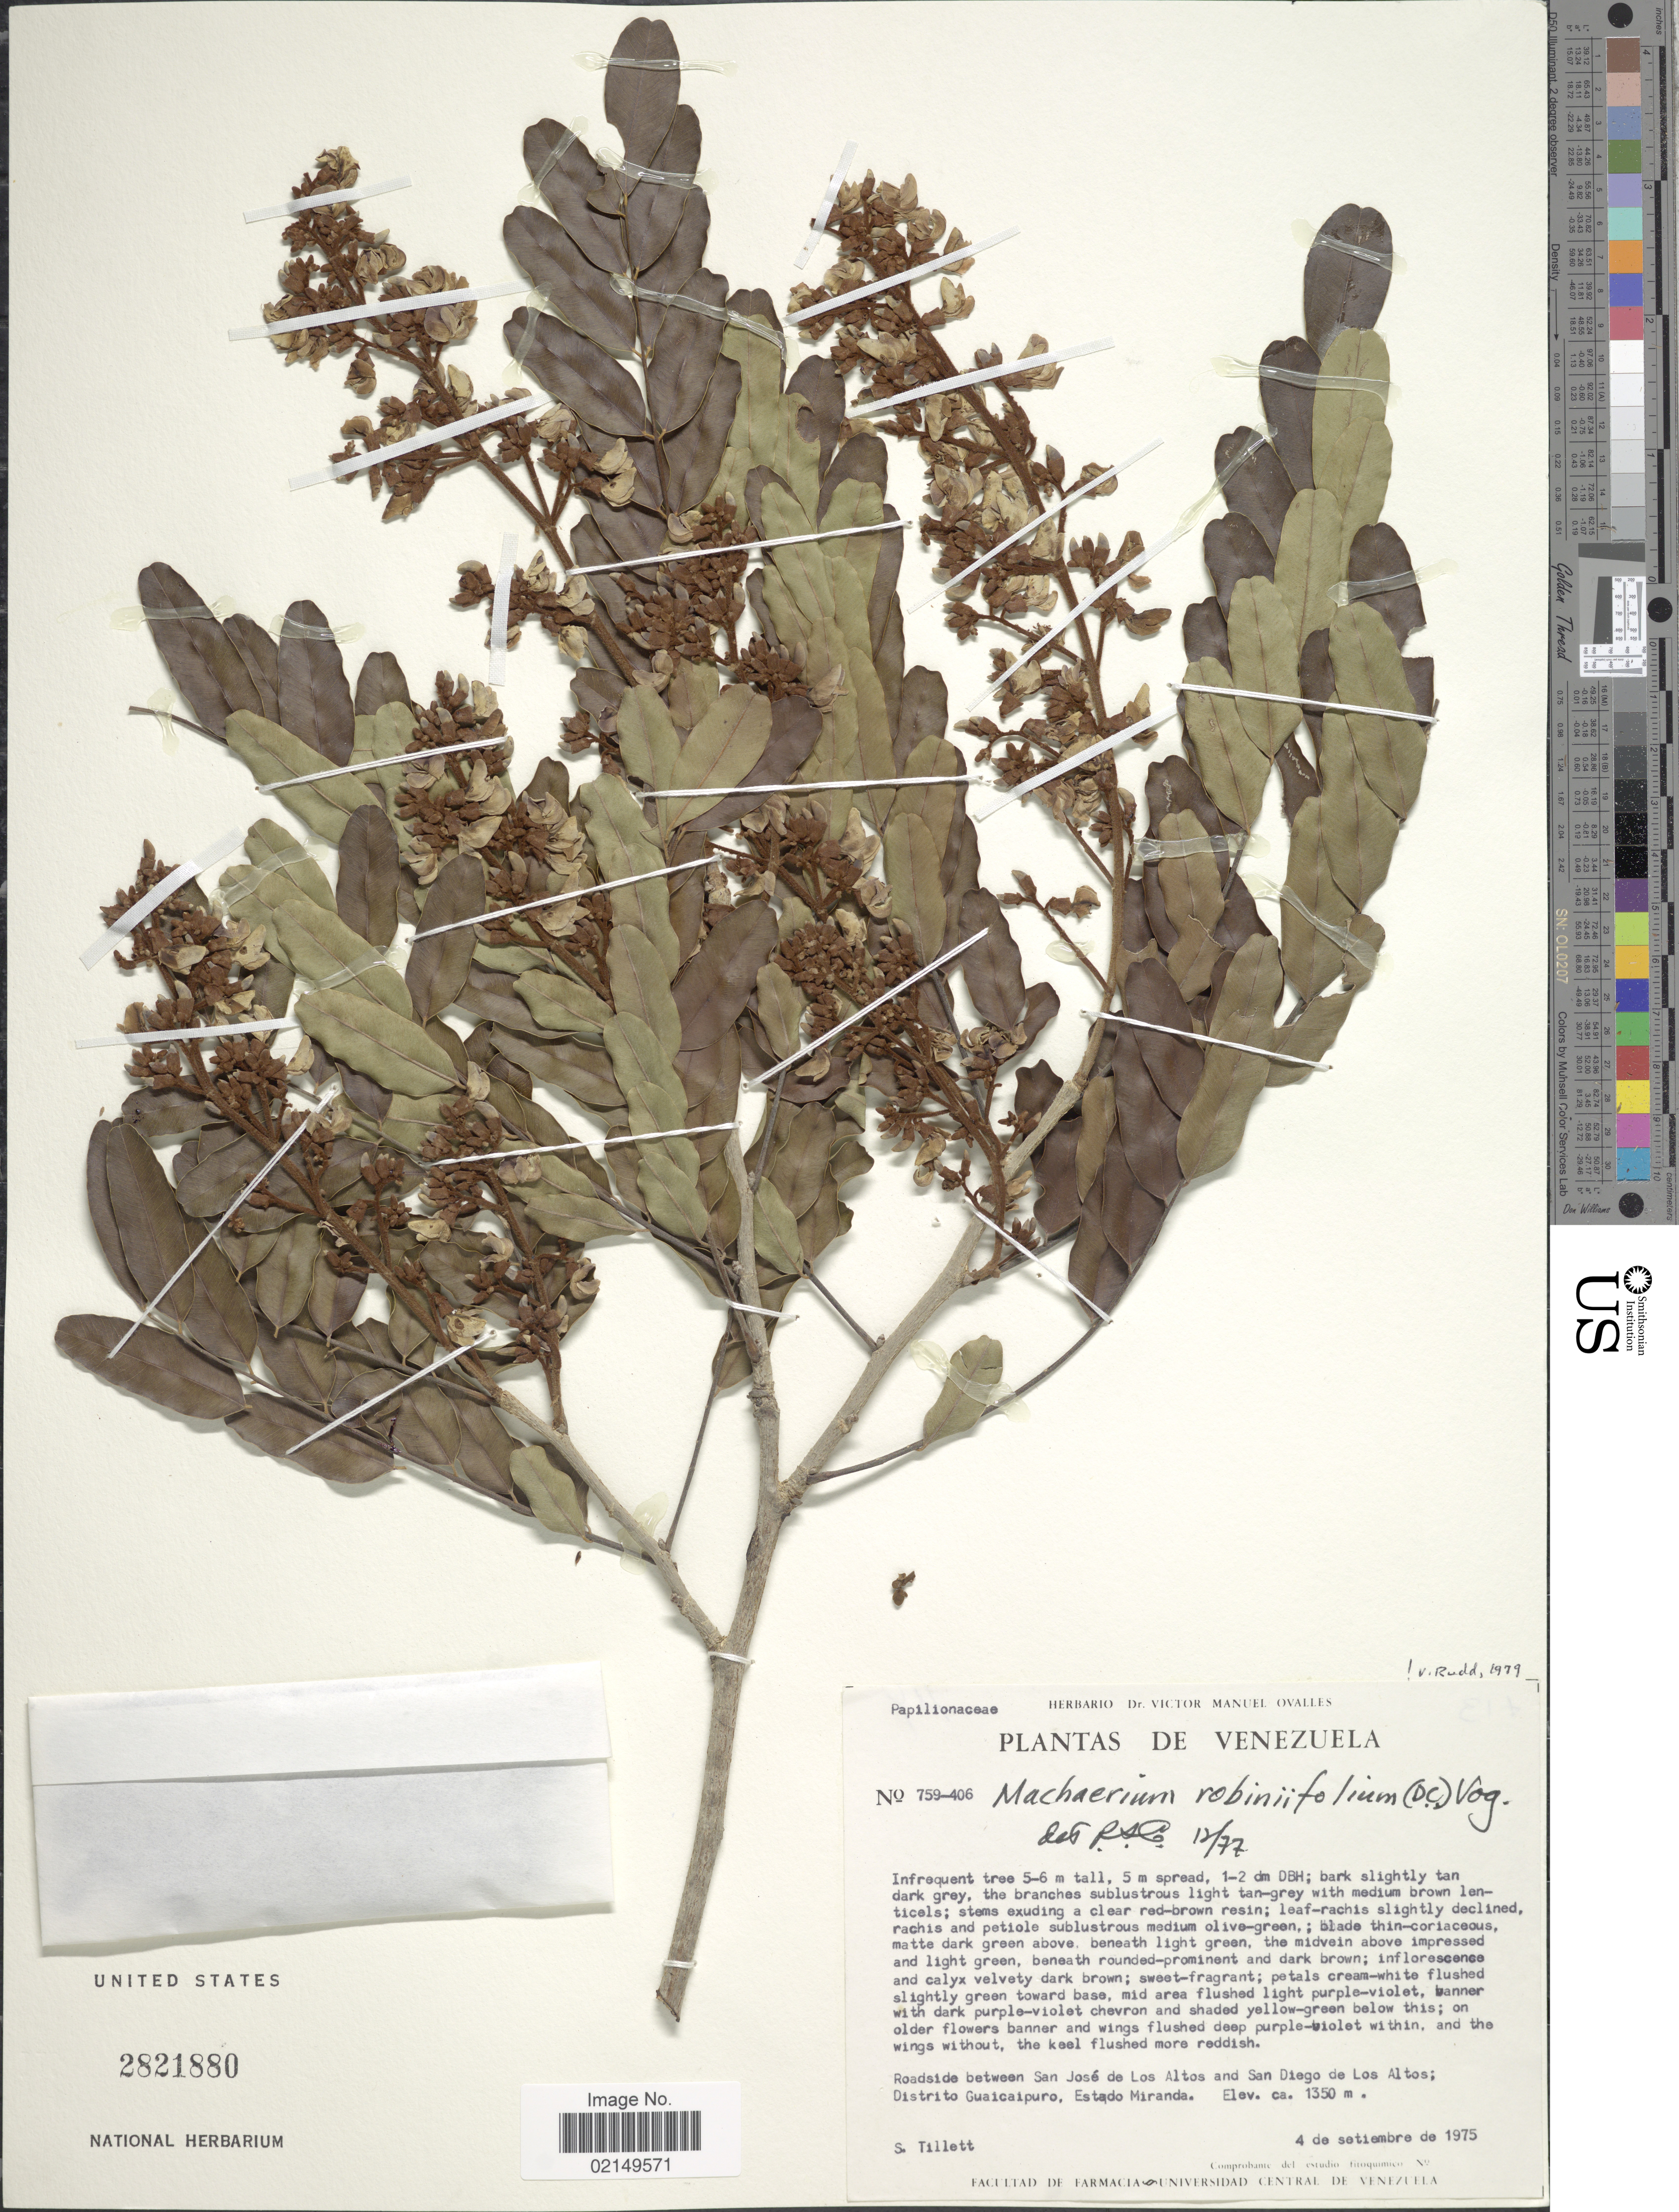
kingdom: Plantae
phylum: Tracheophyta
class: Magnoliopsida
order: Fabales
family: Fabaceae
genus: Machaerium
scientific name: Machaerium robinifolium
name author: (DC.) Vogel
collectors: S. S. Tillett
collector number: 759-406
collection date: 1975-09-04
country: Venezuela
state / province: Miranda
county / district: Guaicaipuro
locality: Roadside between San Jose de Los Altos and San Diego de Los Altos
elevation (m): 1350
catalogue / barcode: US 2821880